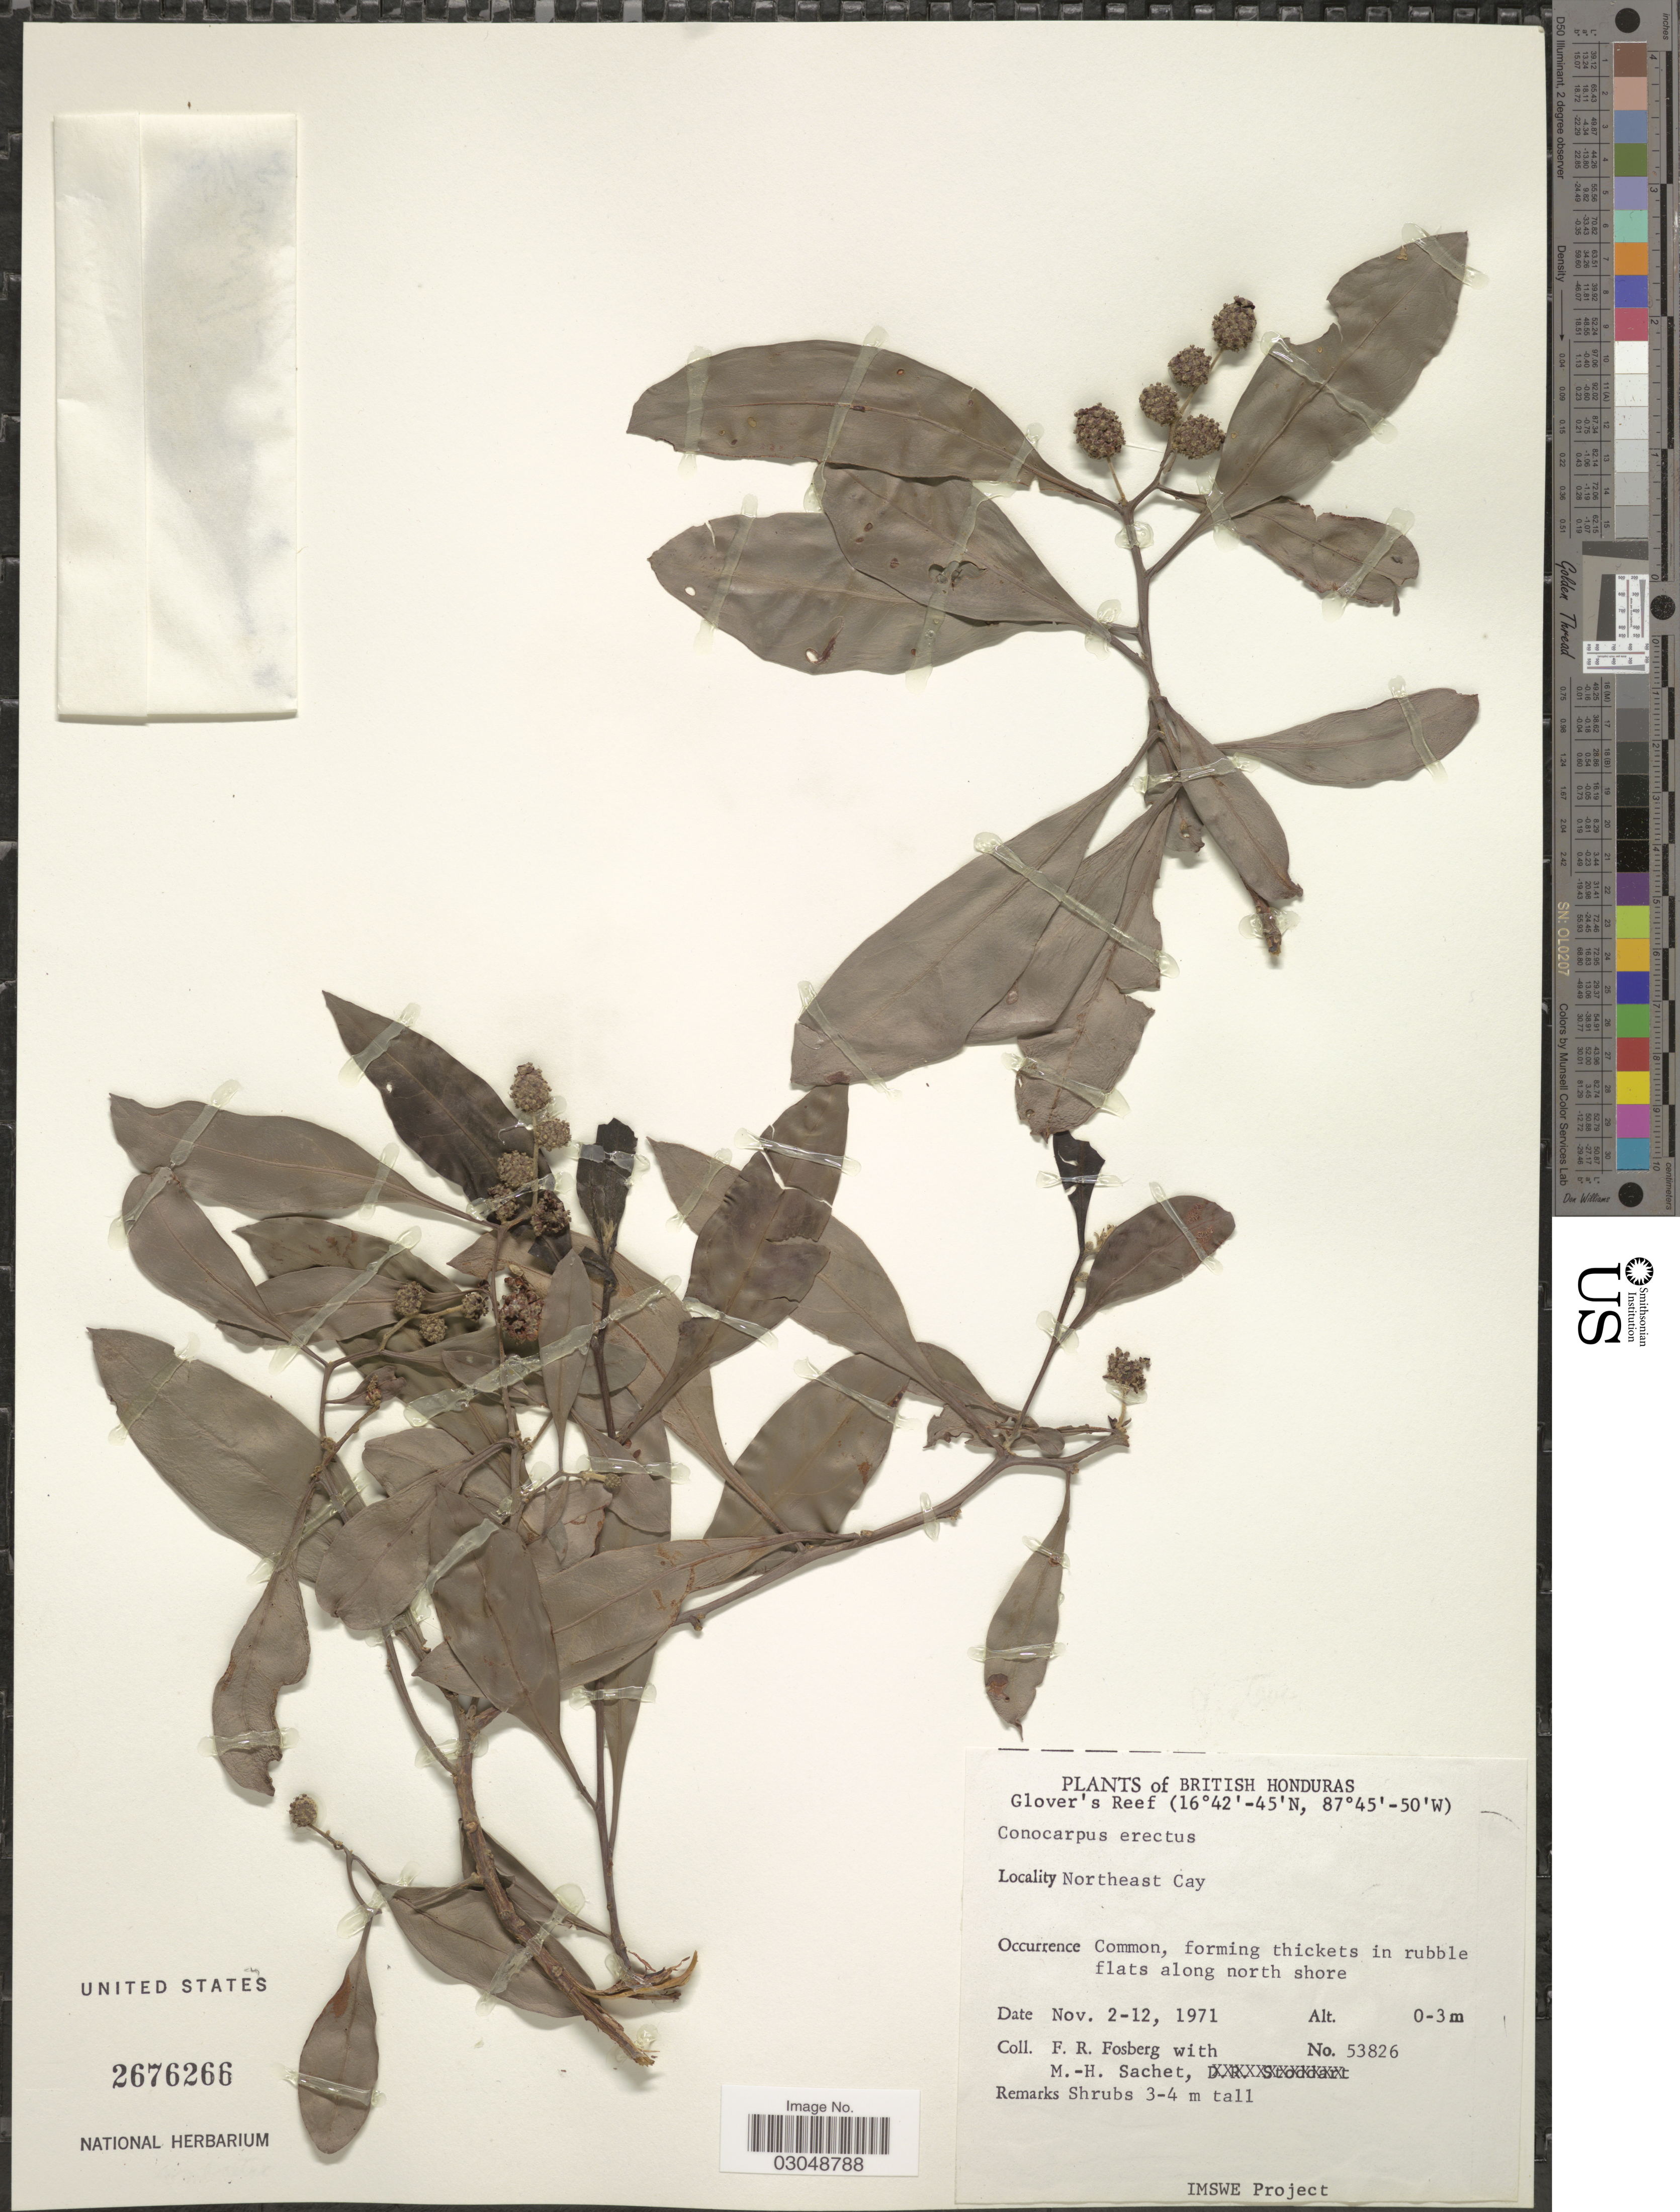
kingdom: Plantae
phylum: Tracheophyta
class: Magnoliopsida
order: Myrtales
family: Combretaceae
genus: Conocarpus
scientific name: Conocarpus erectus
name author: L.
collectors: F. R. Fosberg & M.-H. Sachet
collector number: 53826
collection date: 1971-11-02/1971-11-12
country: Belize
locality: British Honduras. Glover's Reef. Northeast Cay.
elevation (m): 0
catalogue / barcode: US 2676266